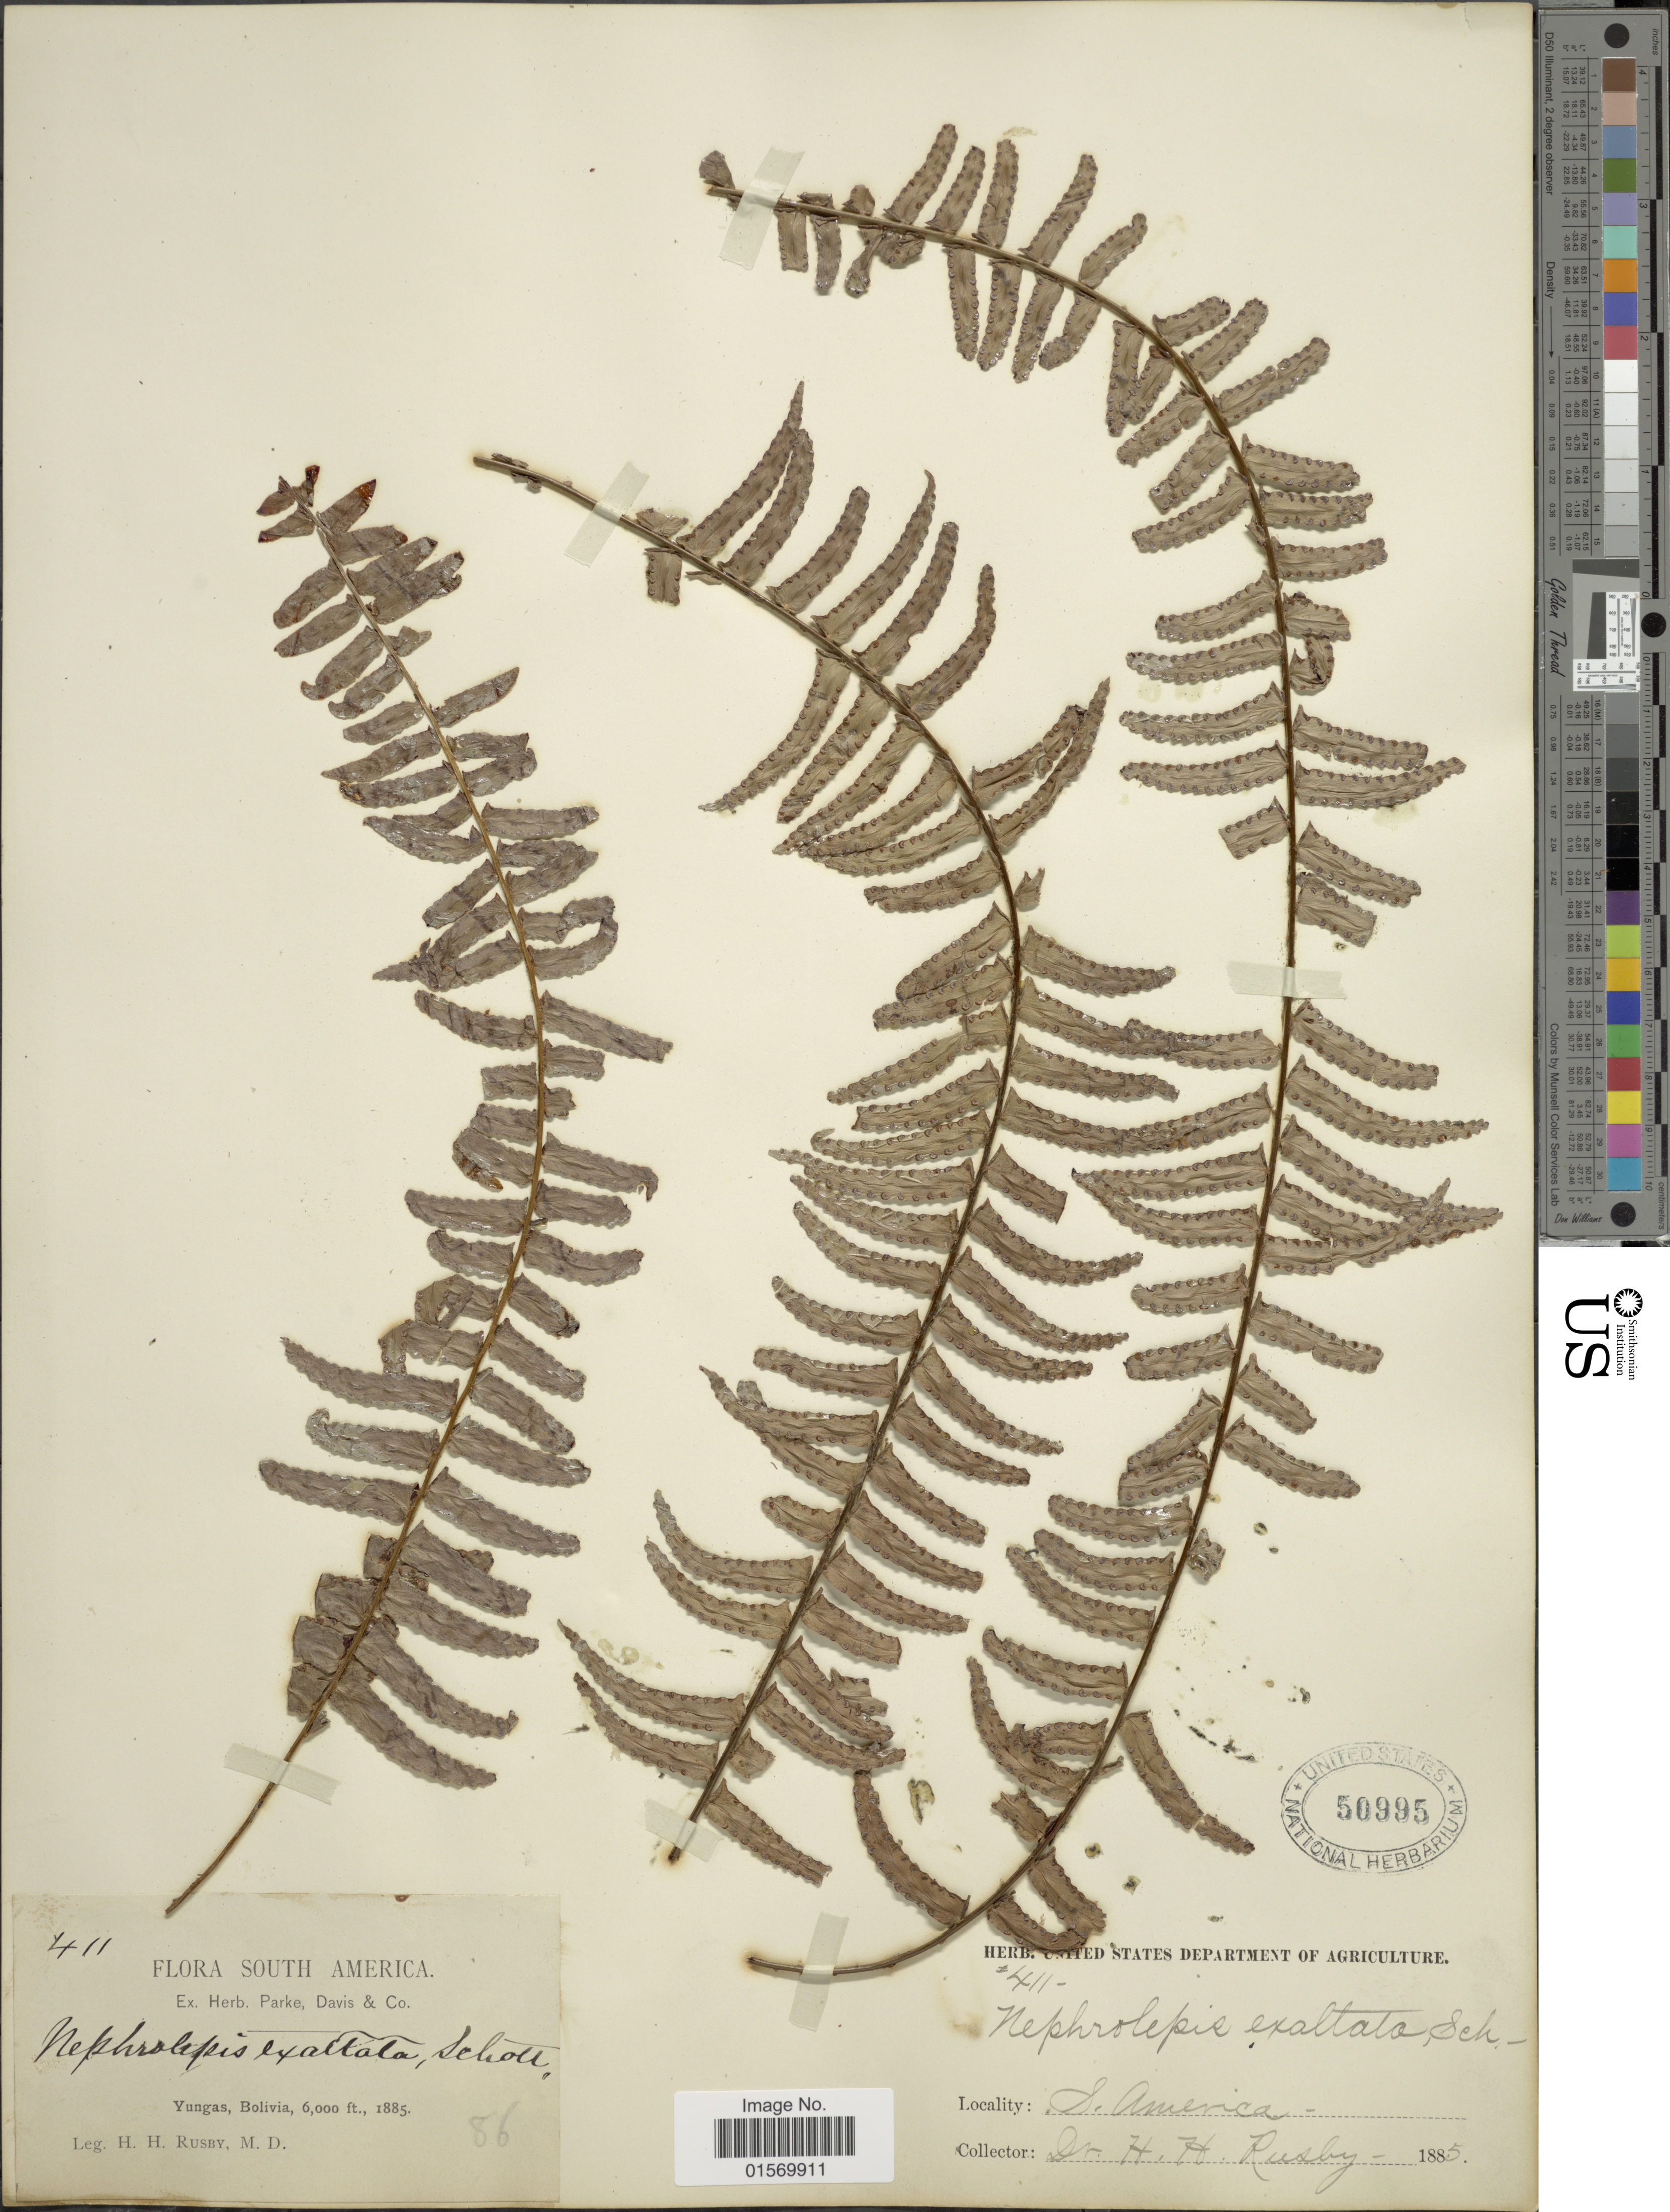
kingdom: Plantae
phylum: Tracheophyta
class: Polypodiopsida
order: Polypodiales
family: Nephrolepidaceae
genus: Nephrolepis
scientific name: Nephrolepis pendula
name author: (Raddi) J. Sm.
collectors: H. H. Rusby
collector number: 411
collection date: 1885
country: Bolivia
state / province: La Paz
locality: Yungas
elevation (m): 1829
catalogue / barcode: US 50995